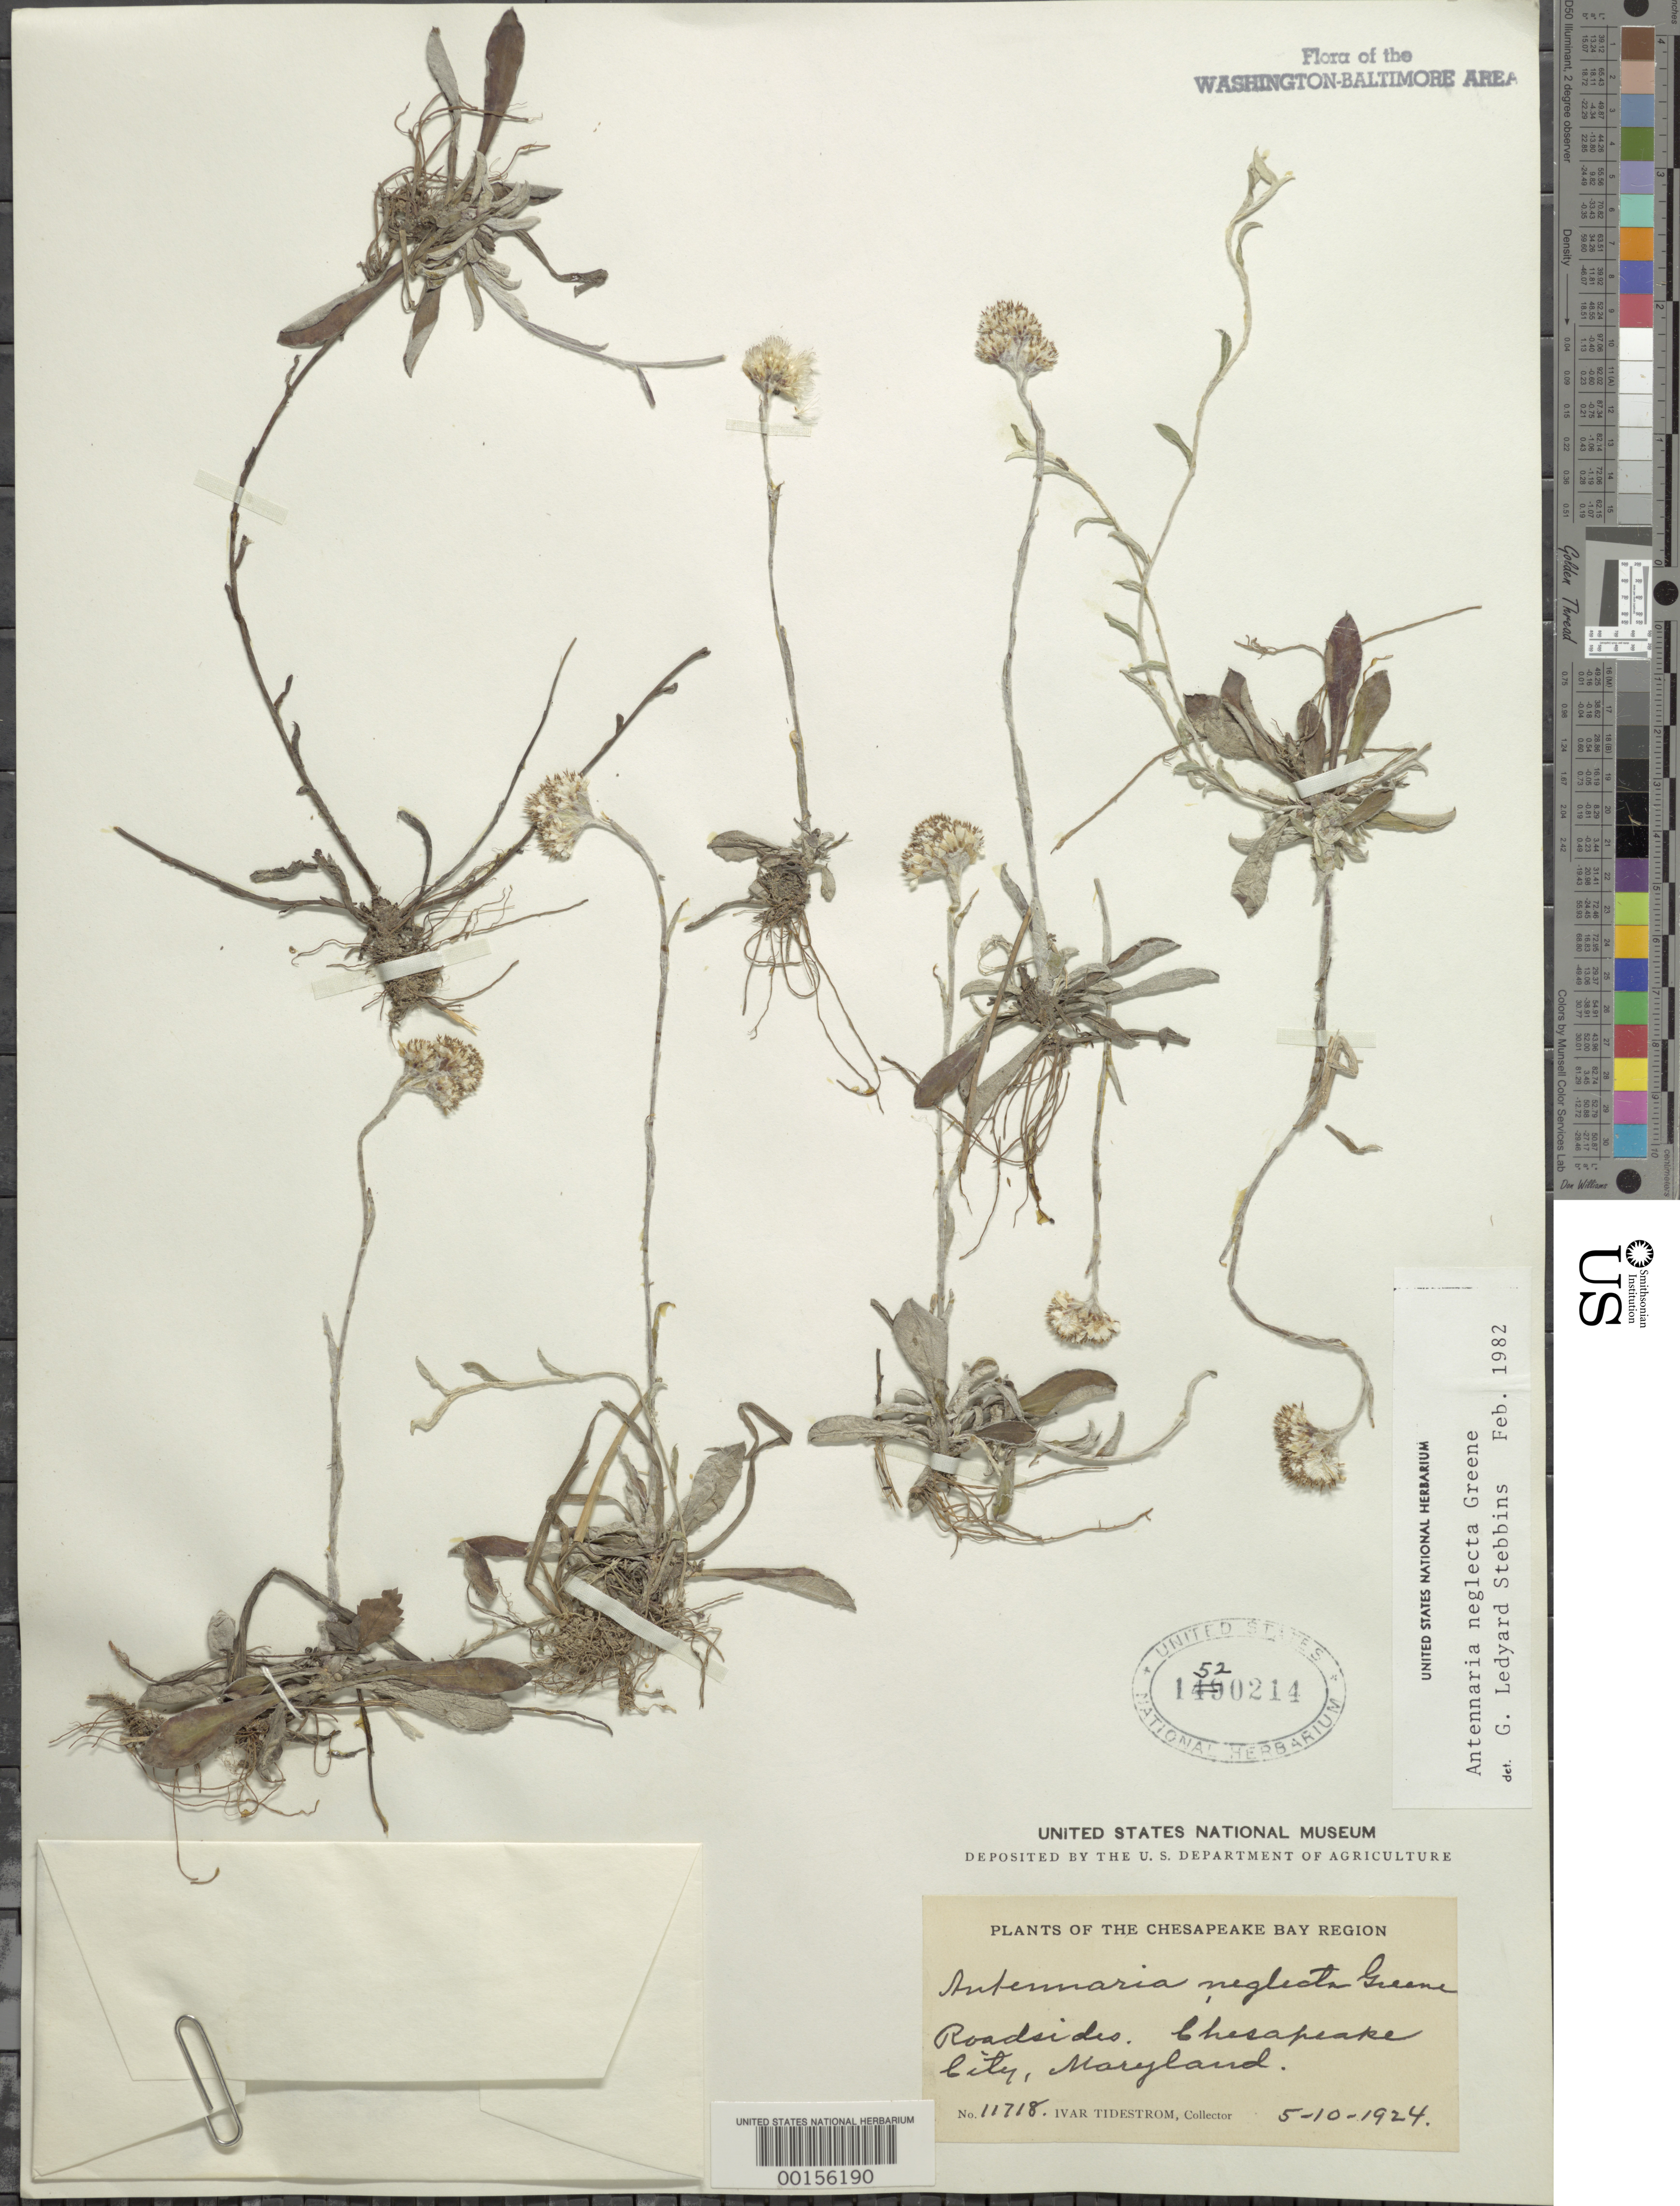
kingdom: Plantae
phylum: Tracheophyta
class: Magnoliopsida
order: Asterales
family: Asteraceae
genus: Antennaria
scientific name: Antennaria neglecta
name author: Greene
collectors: I. F. Tidestrom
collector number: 11718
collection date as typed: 10 May 1924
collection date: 1924-05-10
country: United States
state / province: Maryland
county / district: Cecil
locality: Chesapeake City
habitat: Roadsides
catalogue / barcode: US 1520214